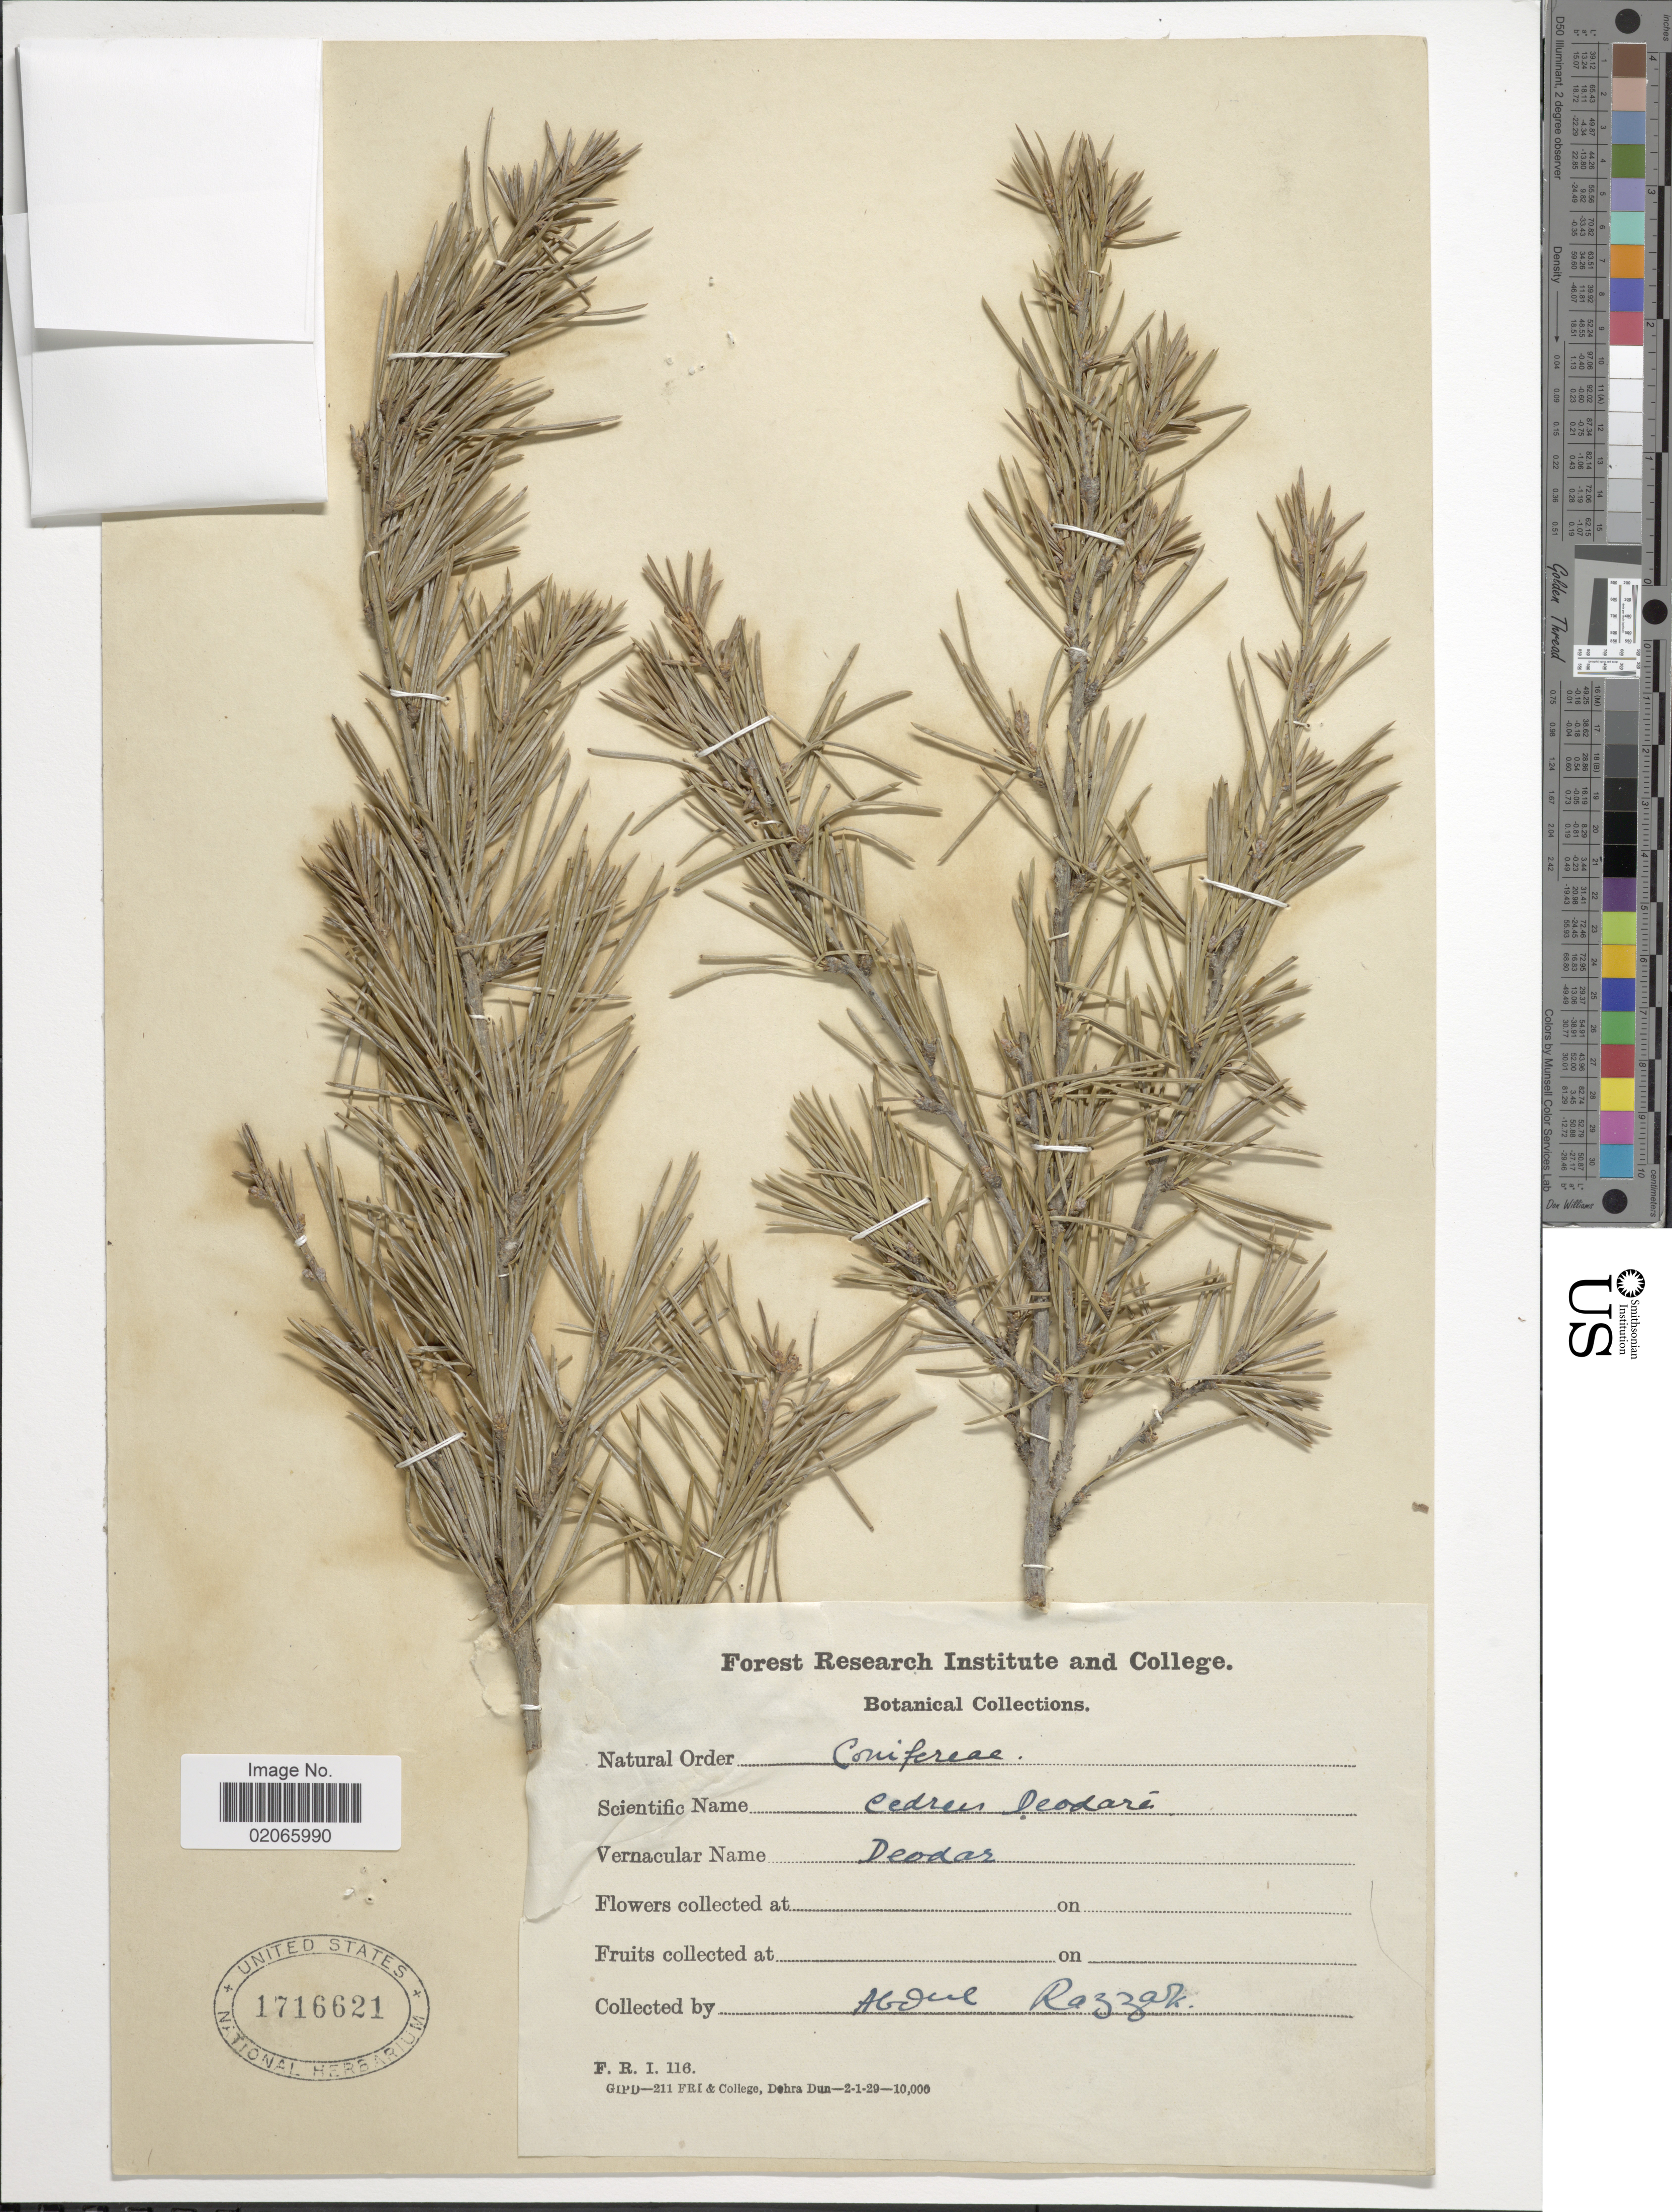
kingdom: Plantae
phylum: Tracheophyta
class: Pinopsida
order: Pinales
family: Pinaceae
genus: Cedrus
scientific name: Cedrus deodara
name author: (Roxb. ex D. Don) G. Don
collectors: A. Razzak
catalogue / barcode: US 1716621